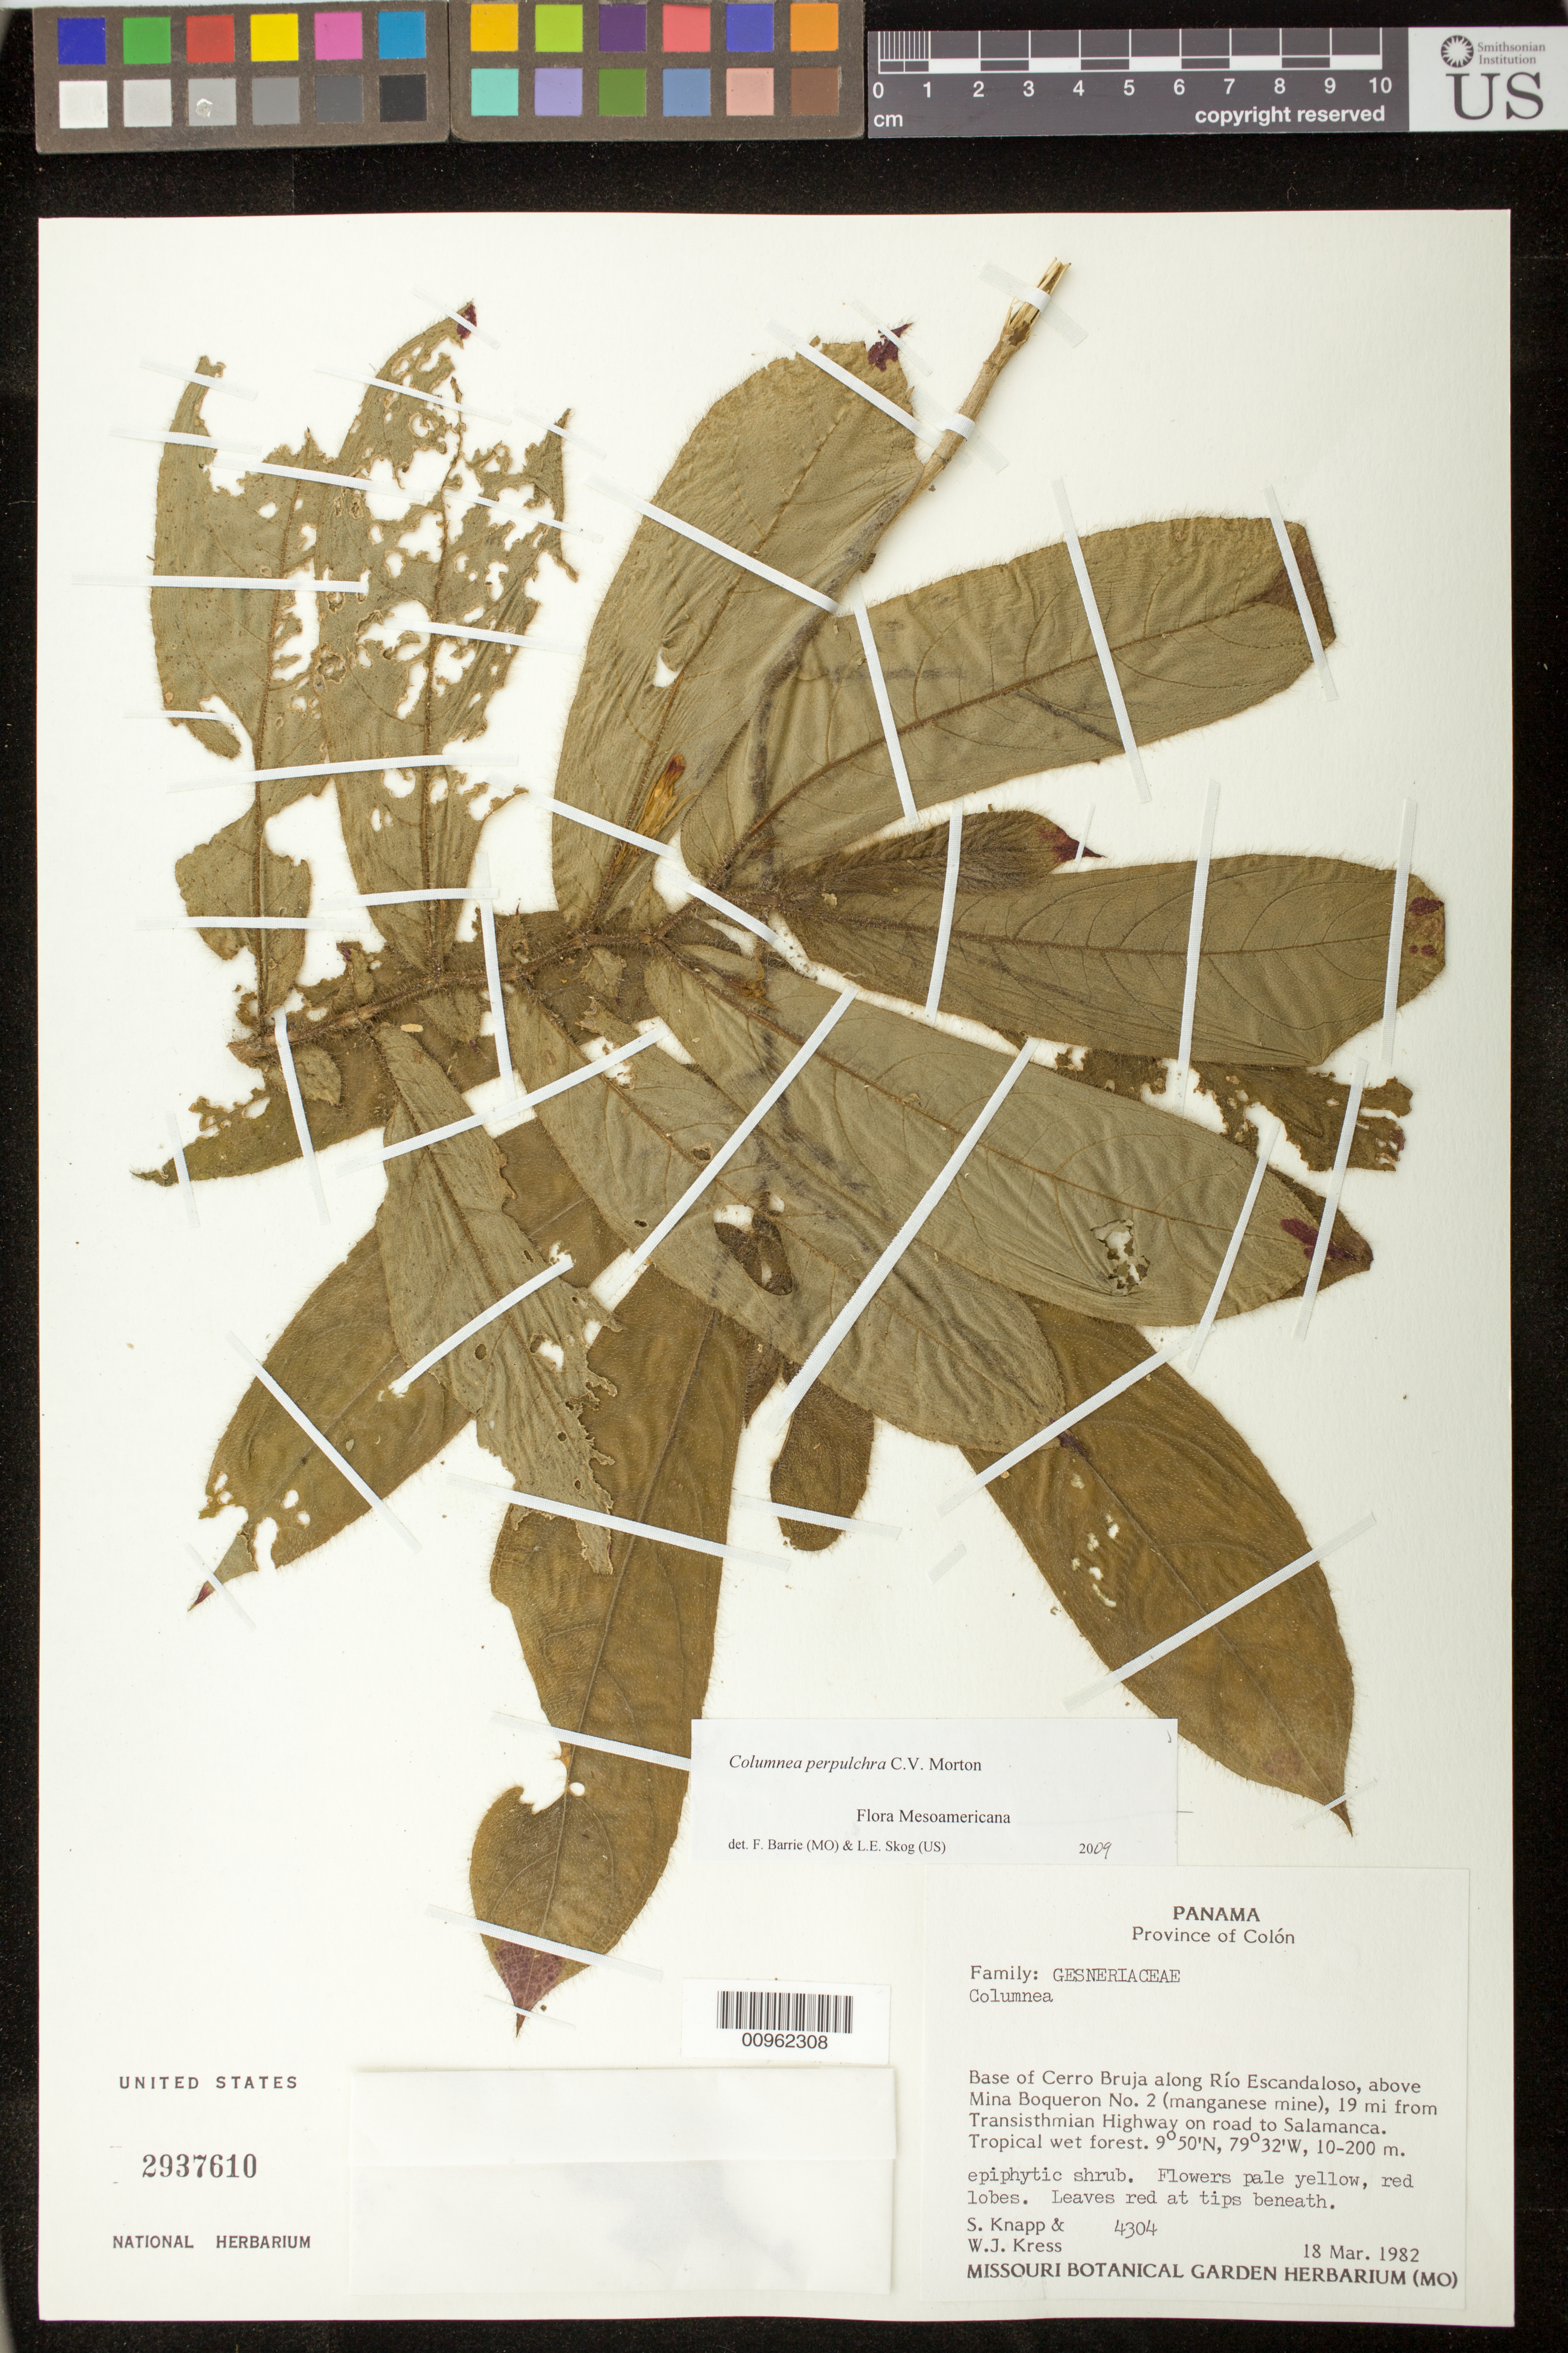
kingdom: Plantae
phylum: Tracheophyta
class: Magnoliopsida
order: Lamiales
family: Gesneriaceae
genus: Columnea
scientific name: Columnea perpulchra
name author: C.V. Morton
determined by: Barrie, F. R.; Skog, Laurence E.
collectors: S. Knapp & W. J. Kress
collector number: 4304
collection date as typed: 18 Mar 1982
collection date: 1982-03-18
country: Panama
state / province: Colón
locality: Base of Cerro Bruja along Rio Escandaloso, above Mina Boqueron No. 2 (Manganese mine), 19 mi from Transisthmian Highway on road to Salamanca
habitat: tropical wet forest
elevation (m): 10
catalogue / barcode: US 2937610